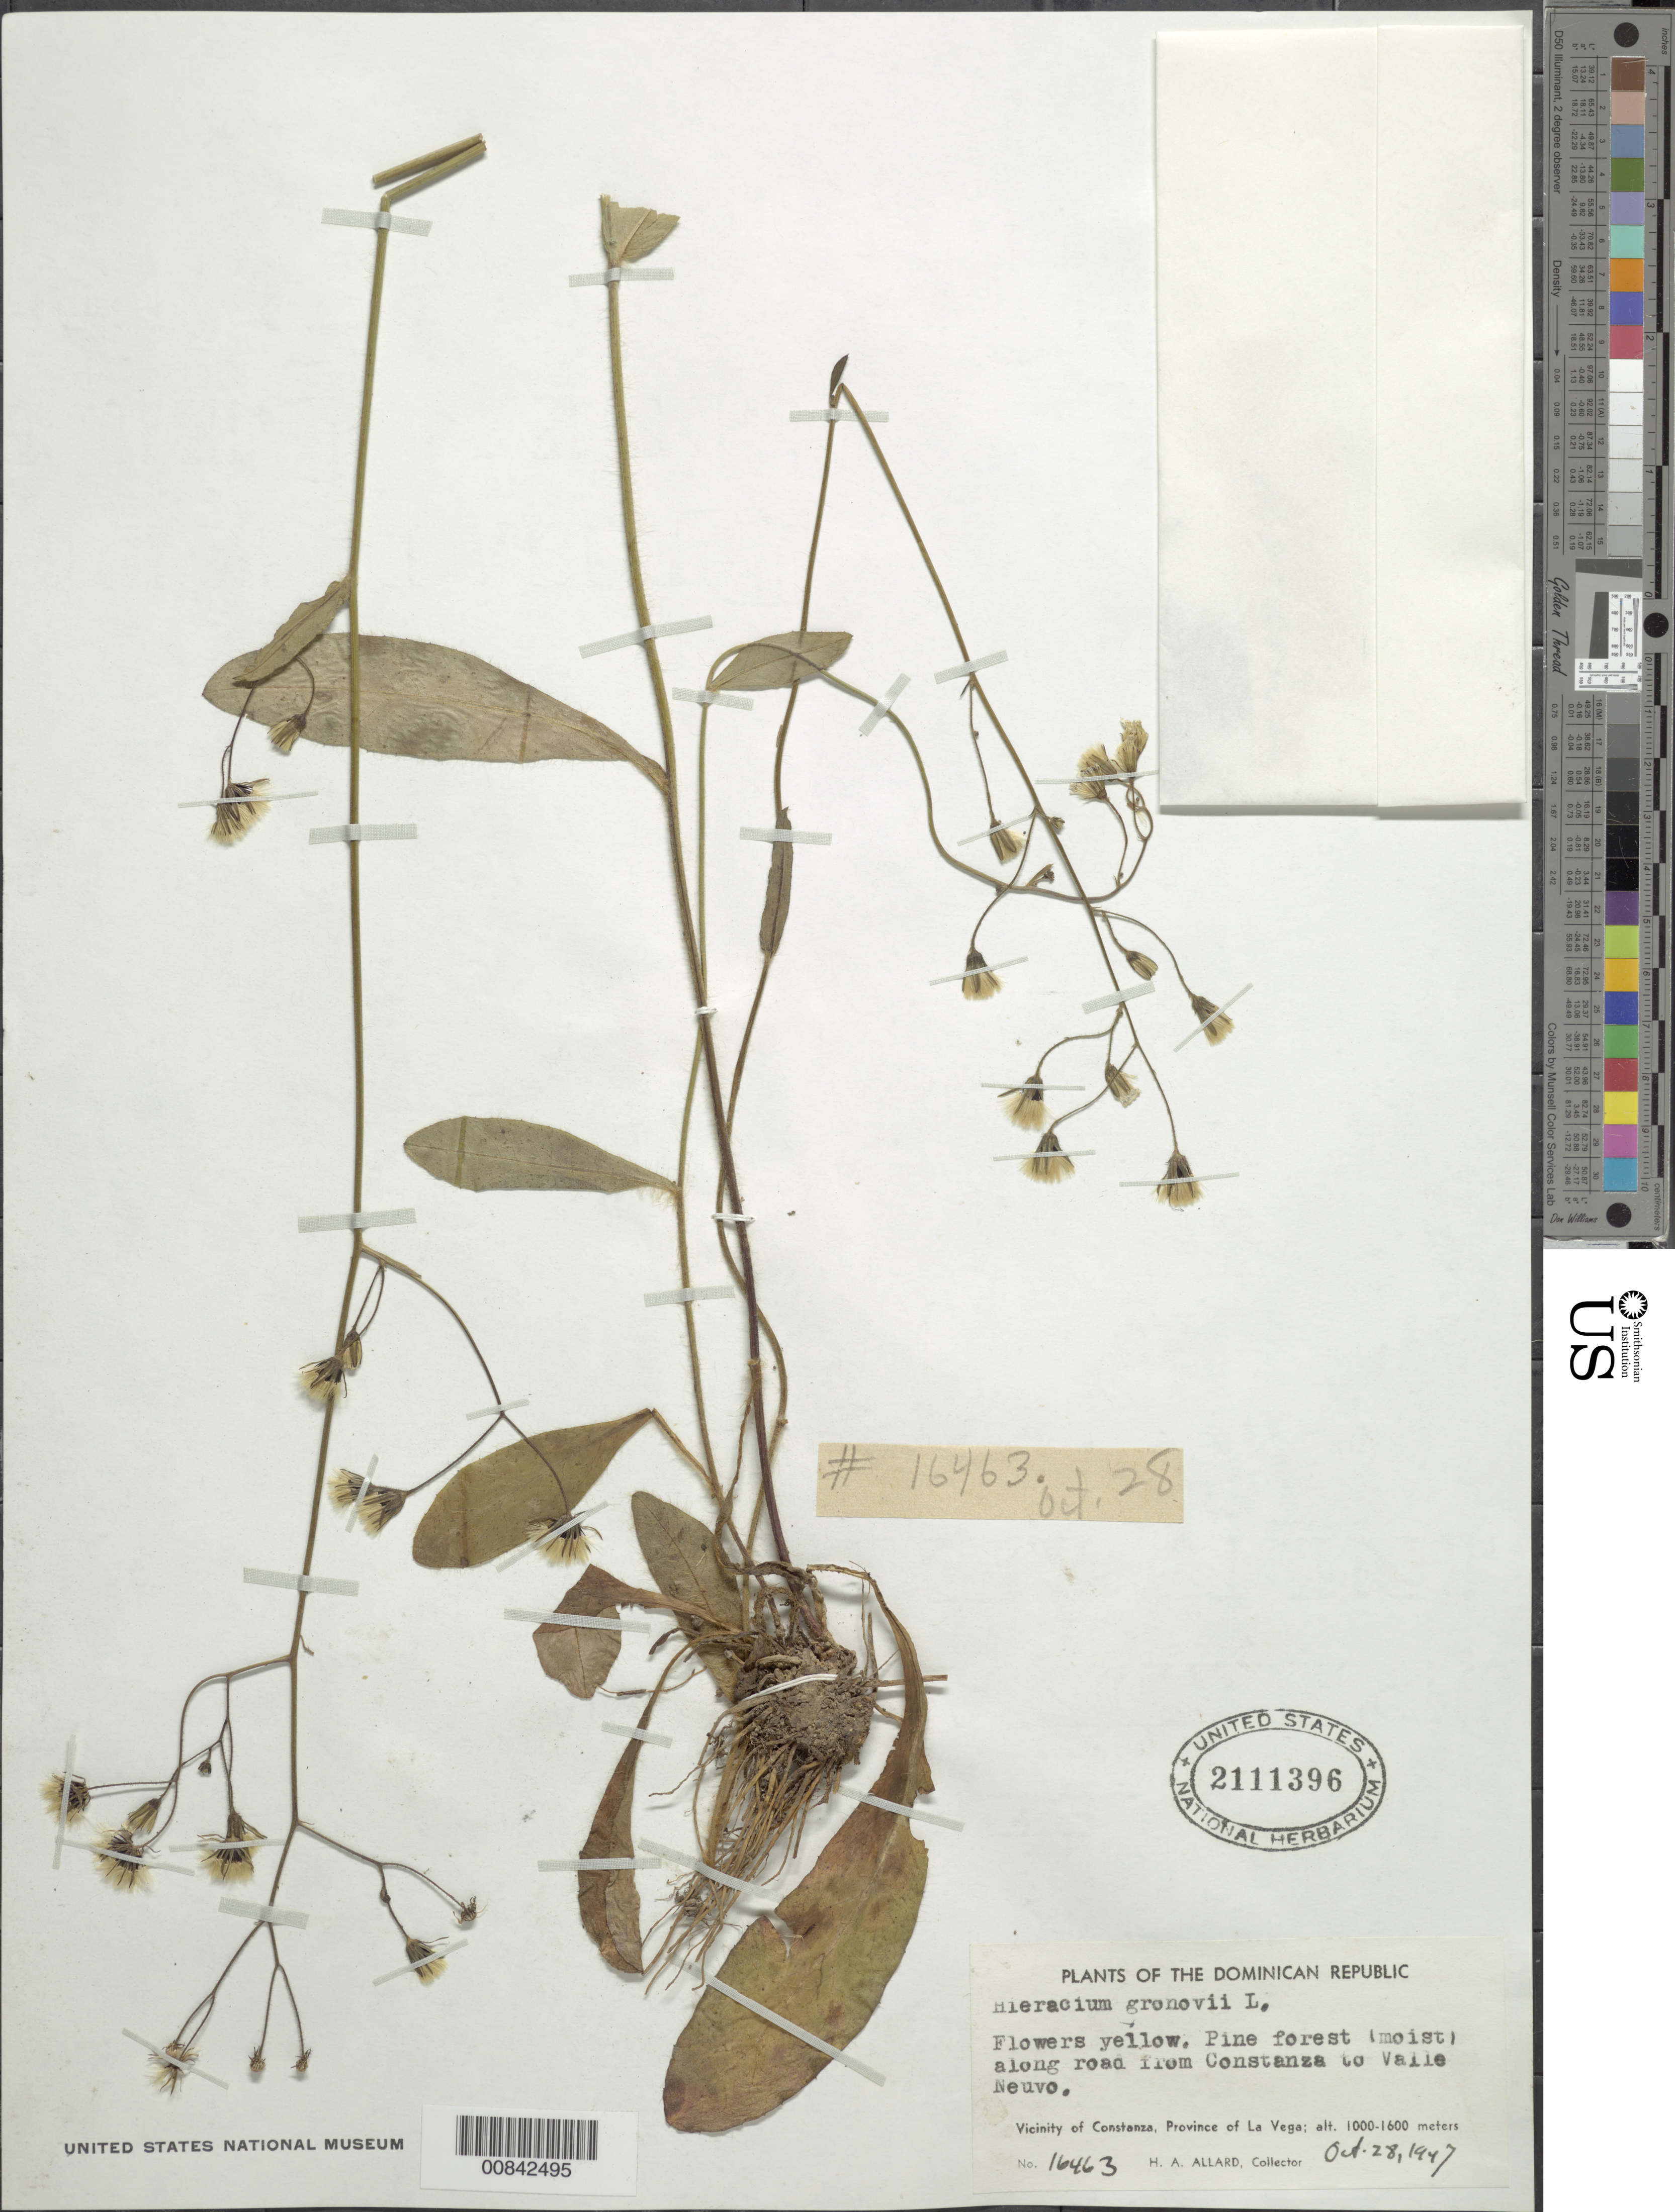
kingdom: Plantae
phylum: Tracheophyta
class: Magnoliopsida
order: Asterales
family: Asteraceae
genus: Hieracium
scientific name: Hieracium gronovii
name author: L.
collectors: H. A. Allard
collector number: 16463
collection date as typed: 28 Oct 1947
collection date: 1947-10-28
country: Dominican Republic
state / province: La Vega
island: Hispaniola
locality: Vicinity of Constanza, along road from Constanza to Valle Nuevo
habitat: Pine forest (moist)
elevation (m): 1000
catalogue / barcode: US 2111396